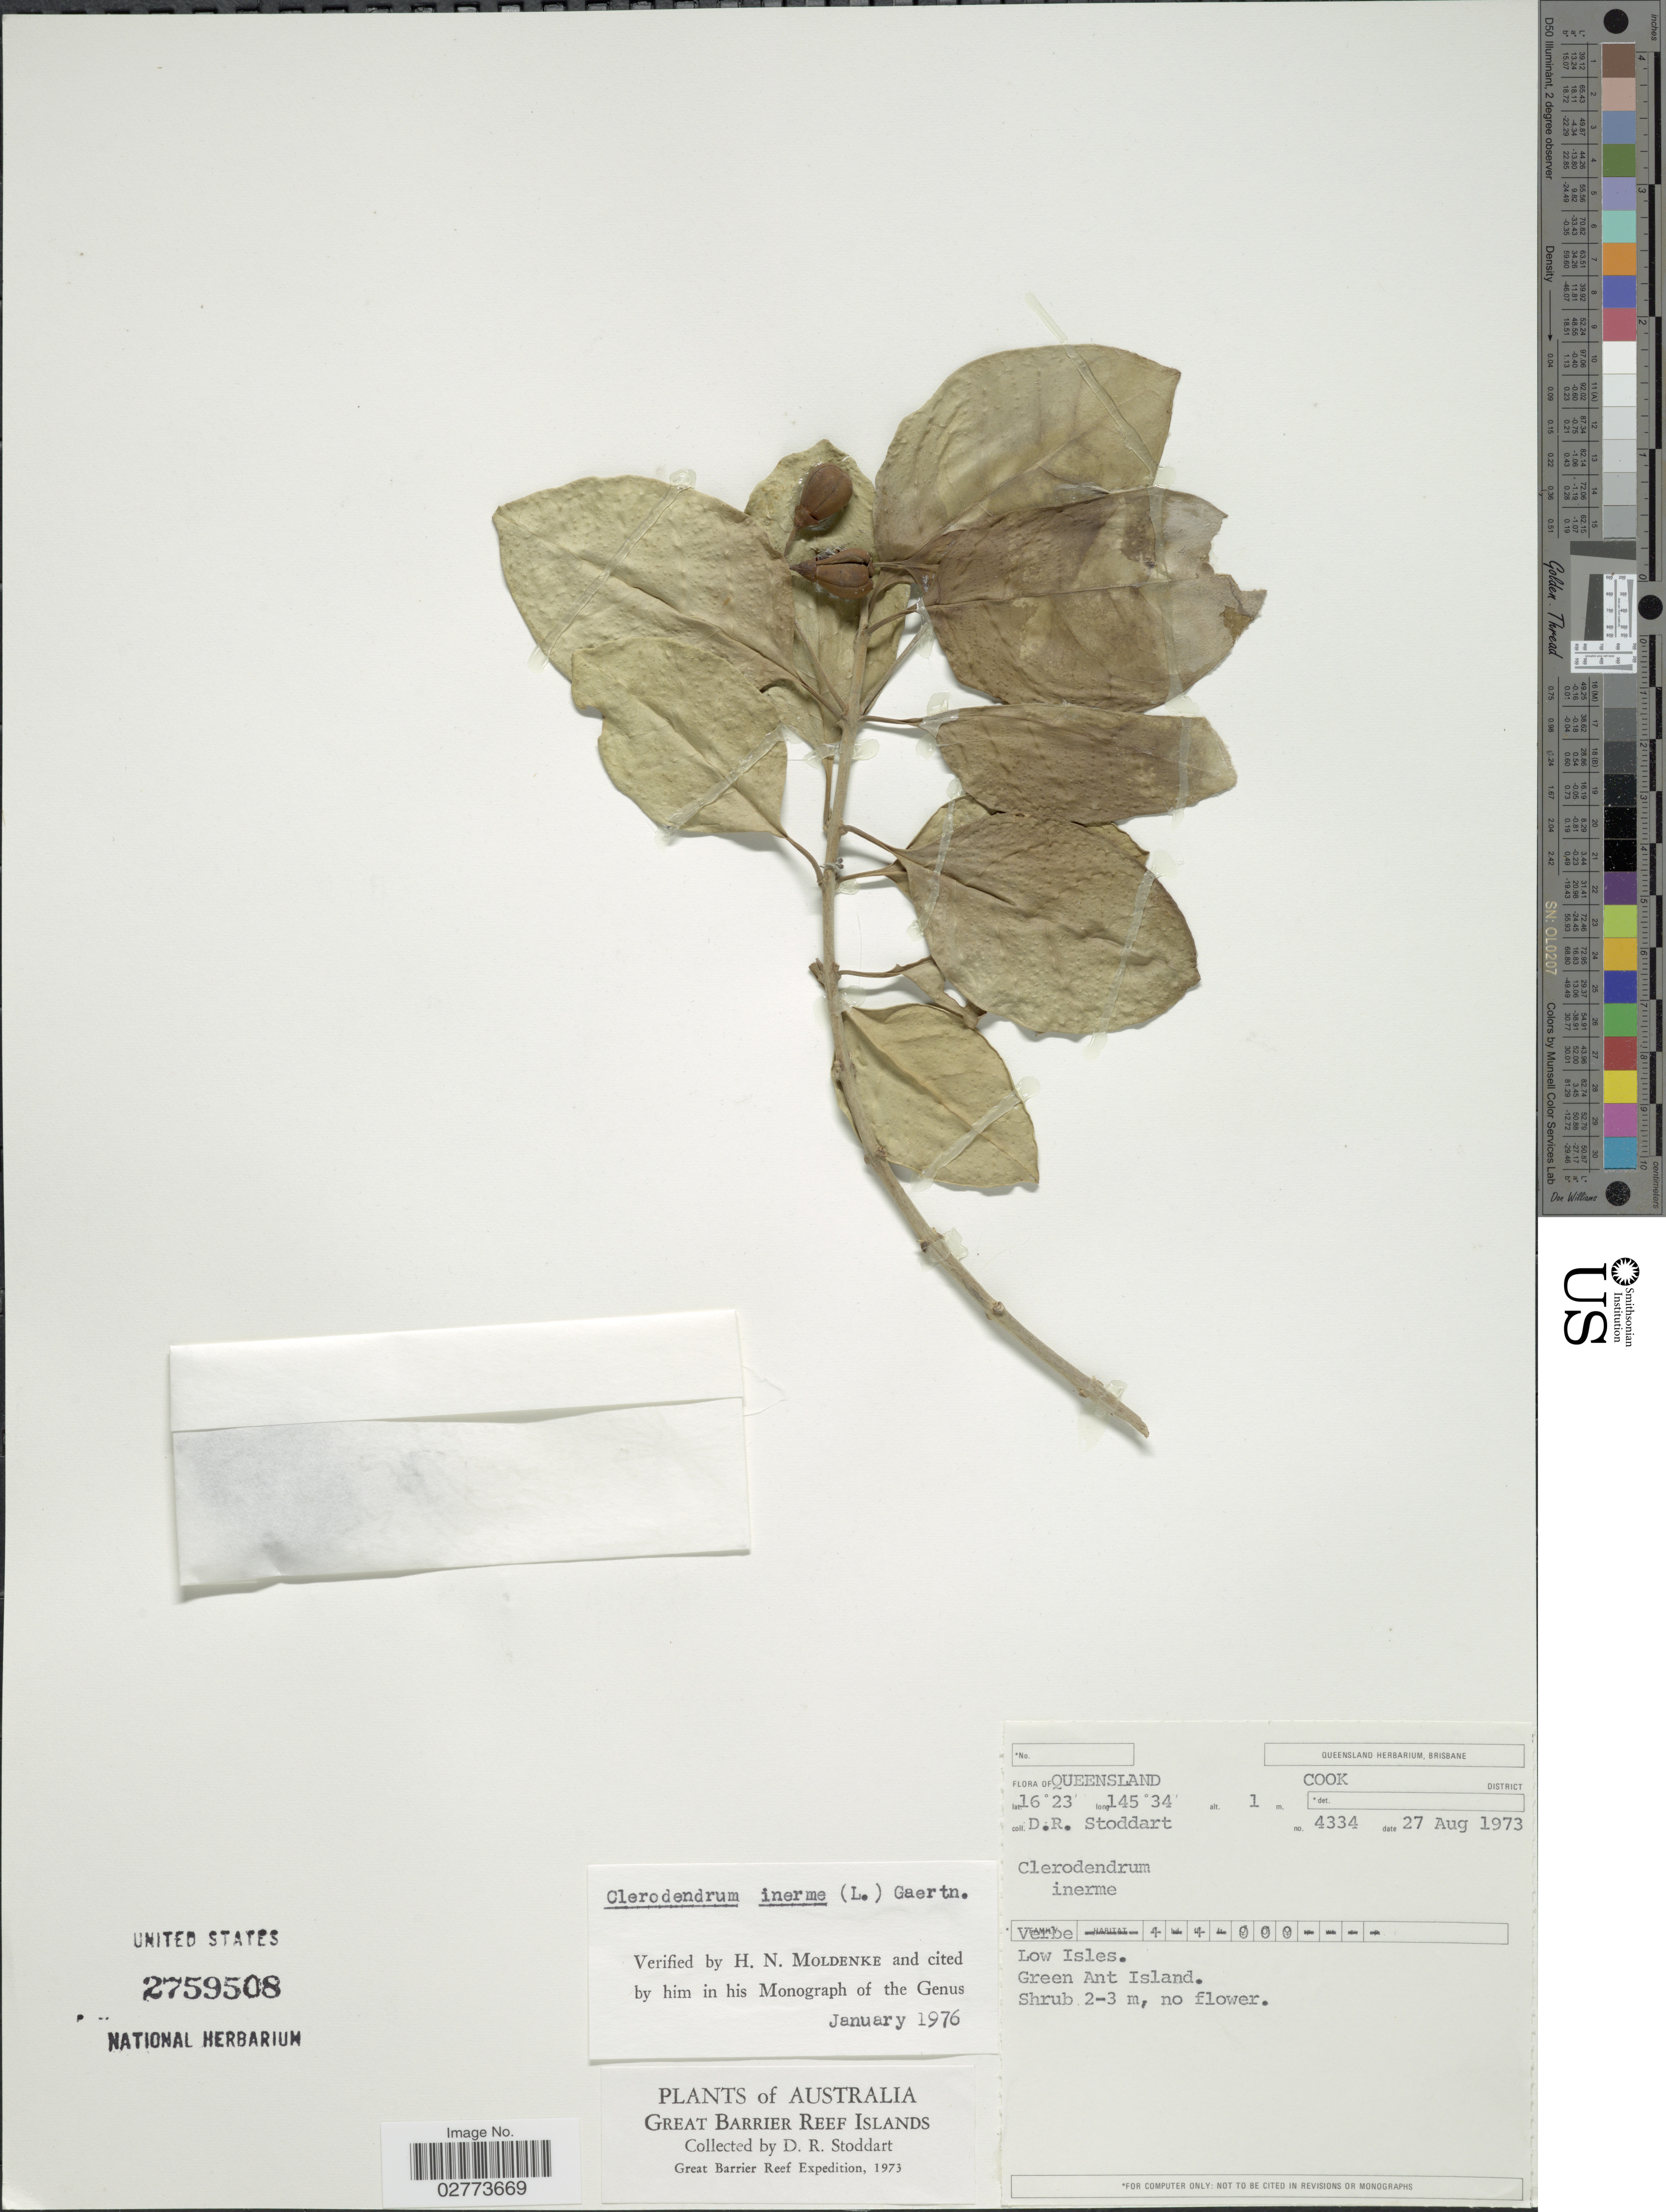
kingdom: Plantae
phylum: Tracheophyta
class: Magnoliopsida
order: Lamiales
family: Lamiaceae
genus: Clerodendrum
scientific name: Clerodendrum inerme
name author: (L.) Gaertn.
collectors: D. R. Stoddart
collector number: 4334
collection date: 1973-08-27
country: Australia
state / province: Queensland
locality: Cook District, Low Isles, Green Ant Island. Great Barrier Reef Islands.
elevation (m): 1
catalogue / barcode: US 2759508